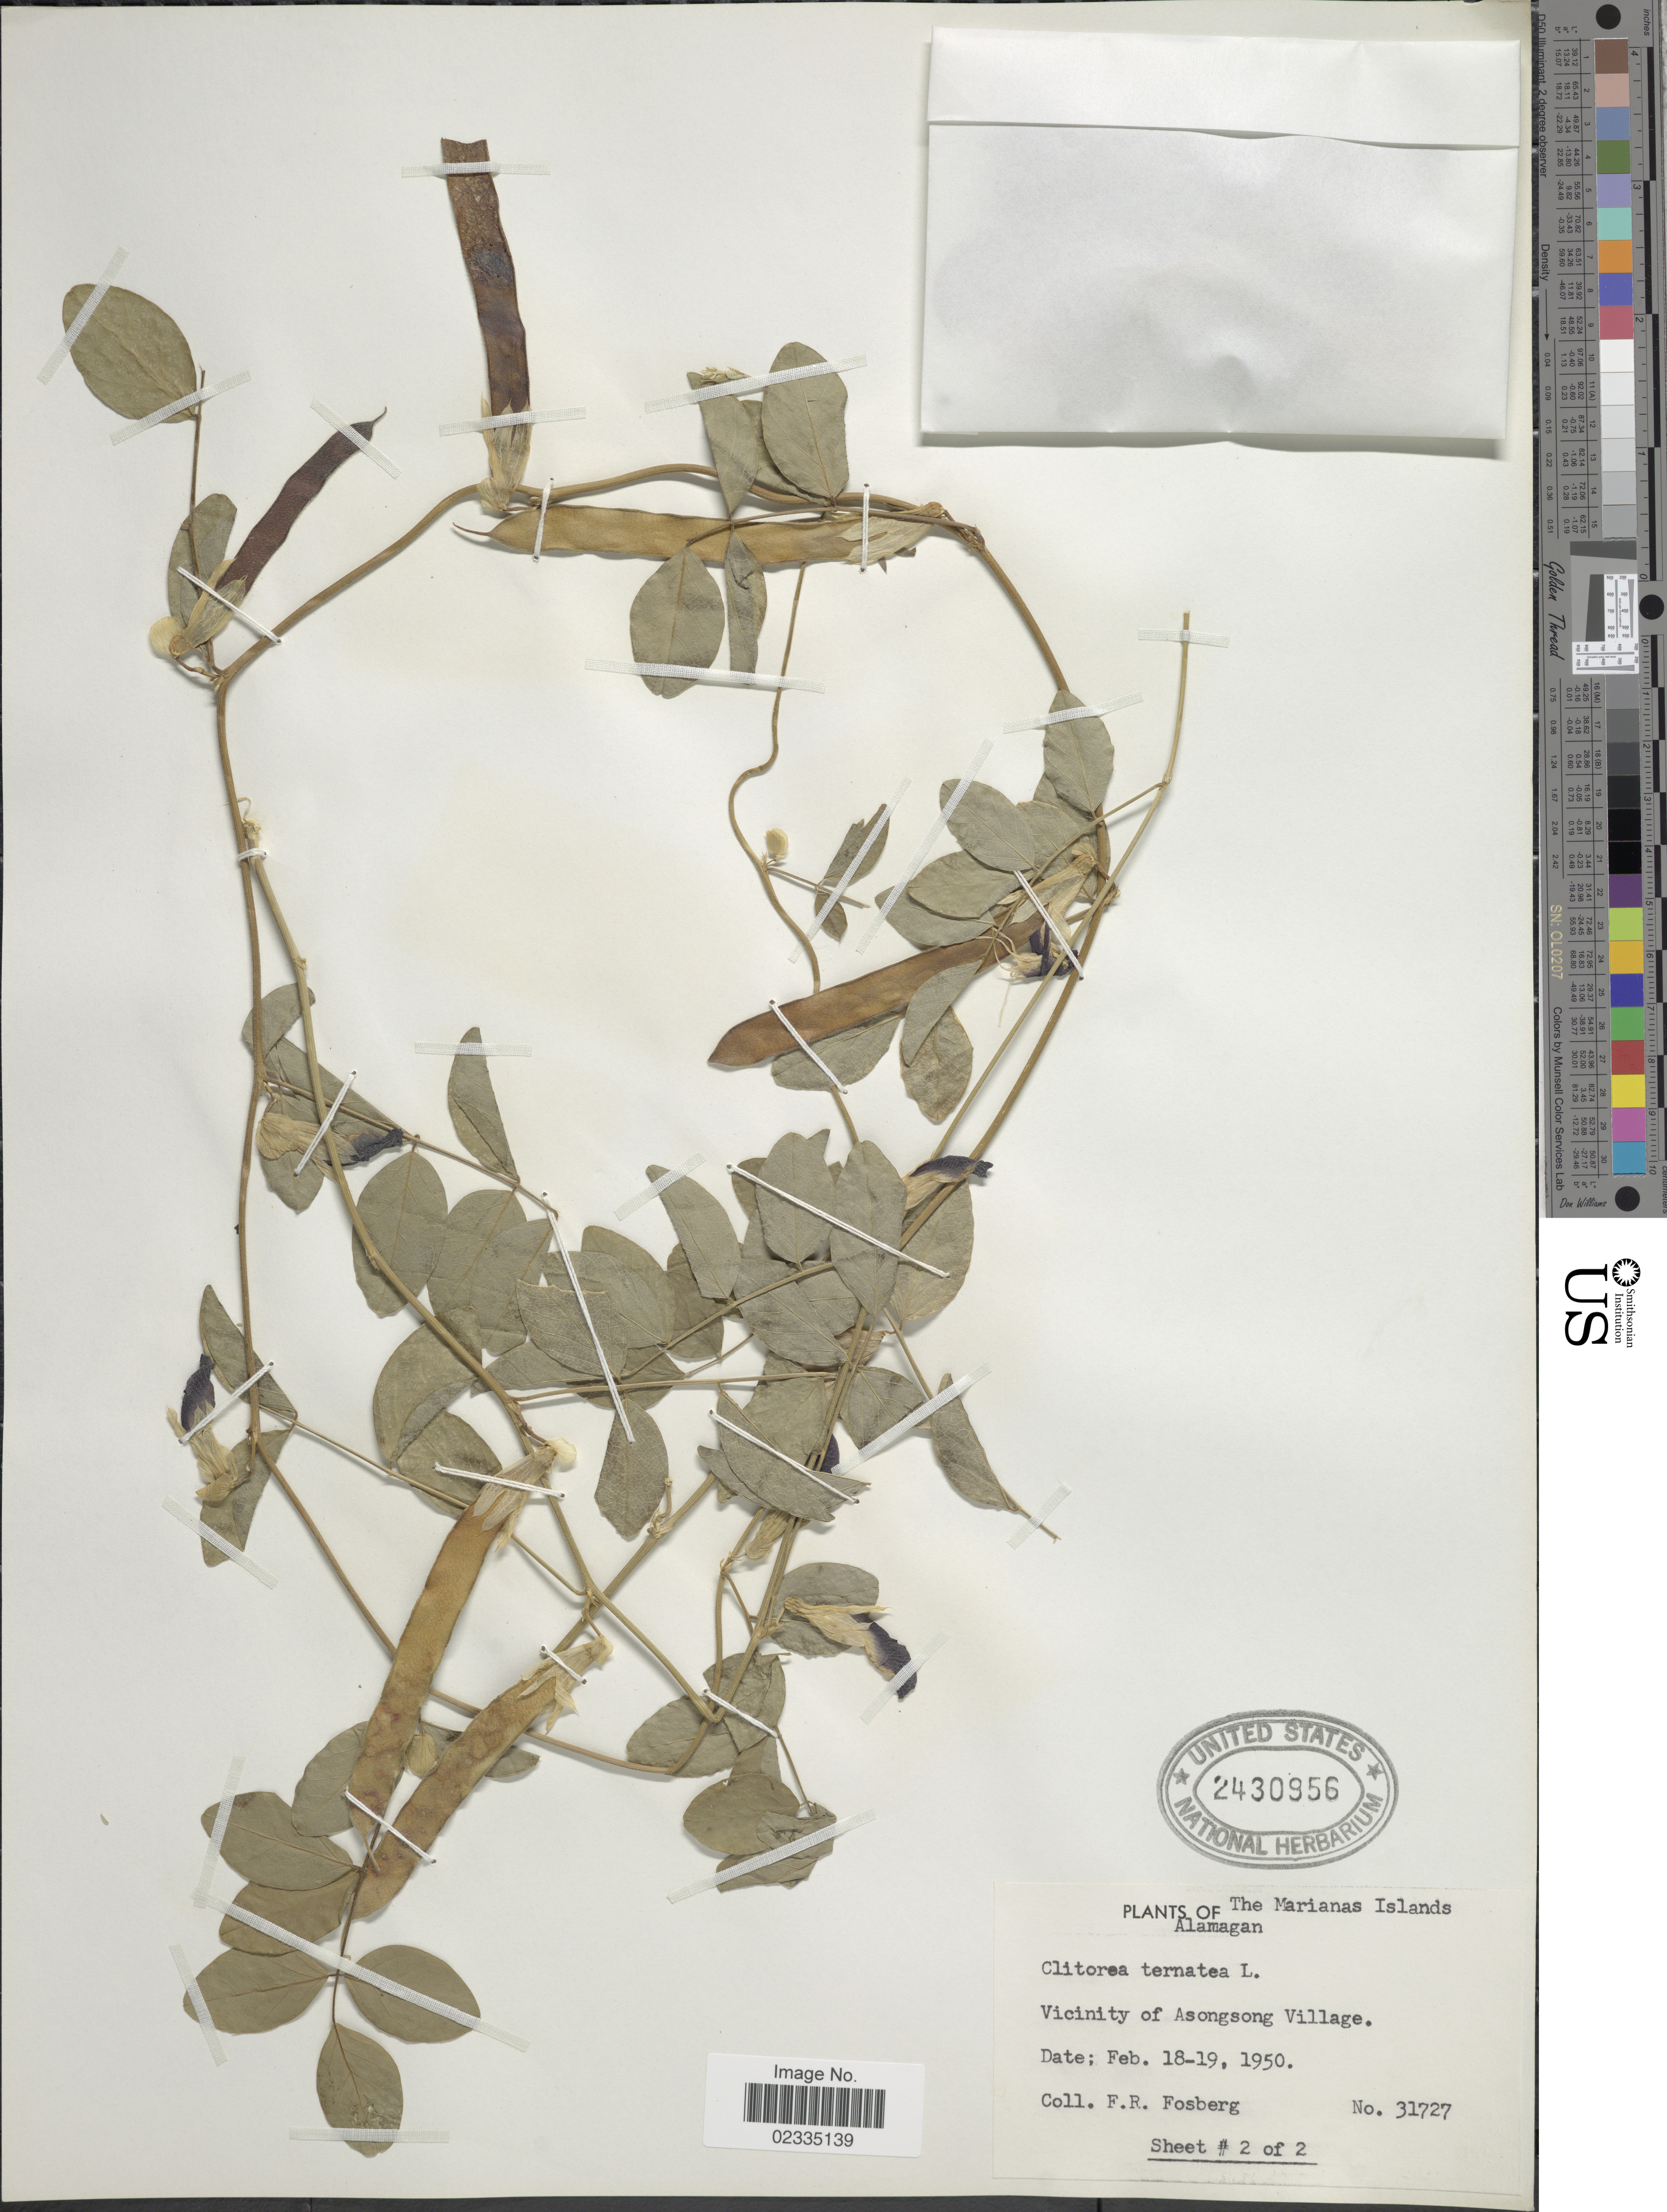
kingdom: Plantae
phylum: Tracheophyta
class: Magnoliopsida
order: Fabales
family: Fabaceae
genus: Clitoria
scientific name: Clitoria ternatea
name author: L.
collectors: F. R. Fosberg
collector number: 31727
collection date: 1950-02-18/1950-02-19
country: Northern Mariana Islands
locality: The Marianas Islands, Alamagan, vicinity of Asongsong Village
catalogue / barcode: US 2430956